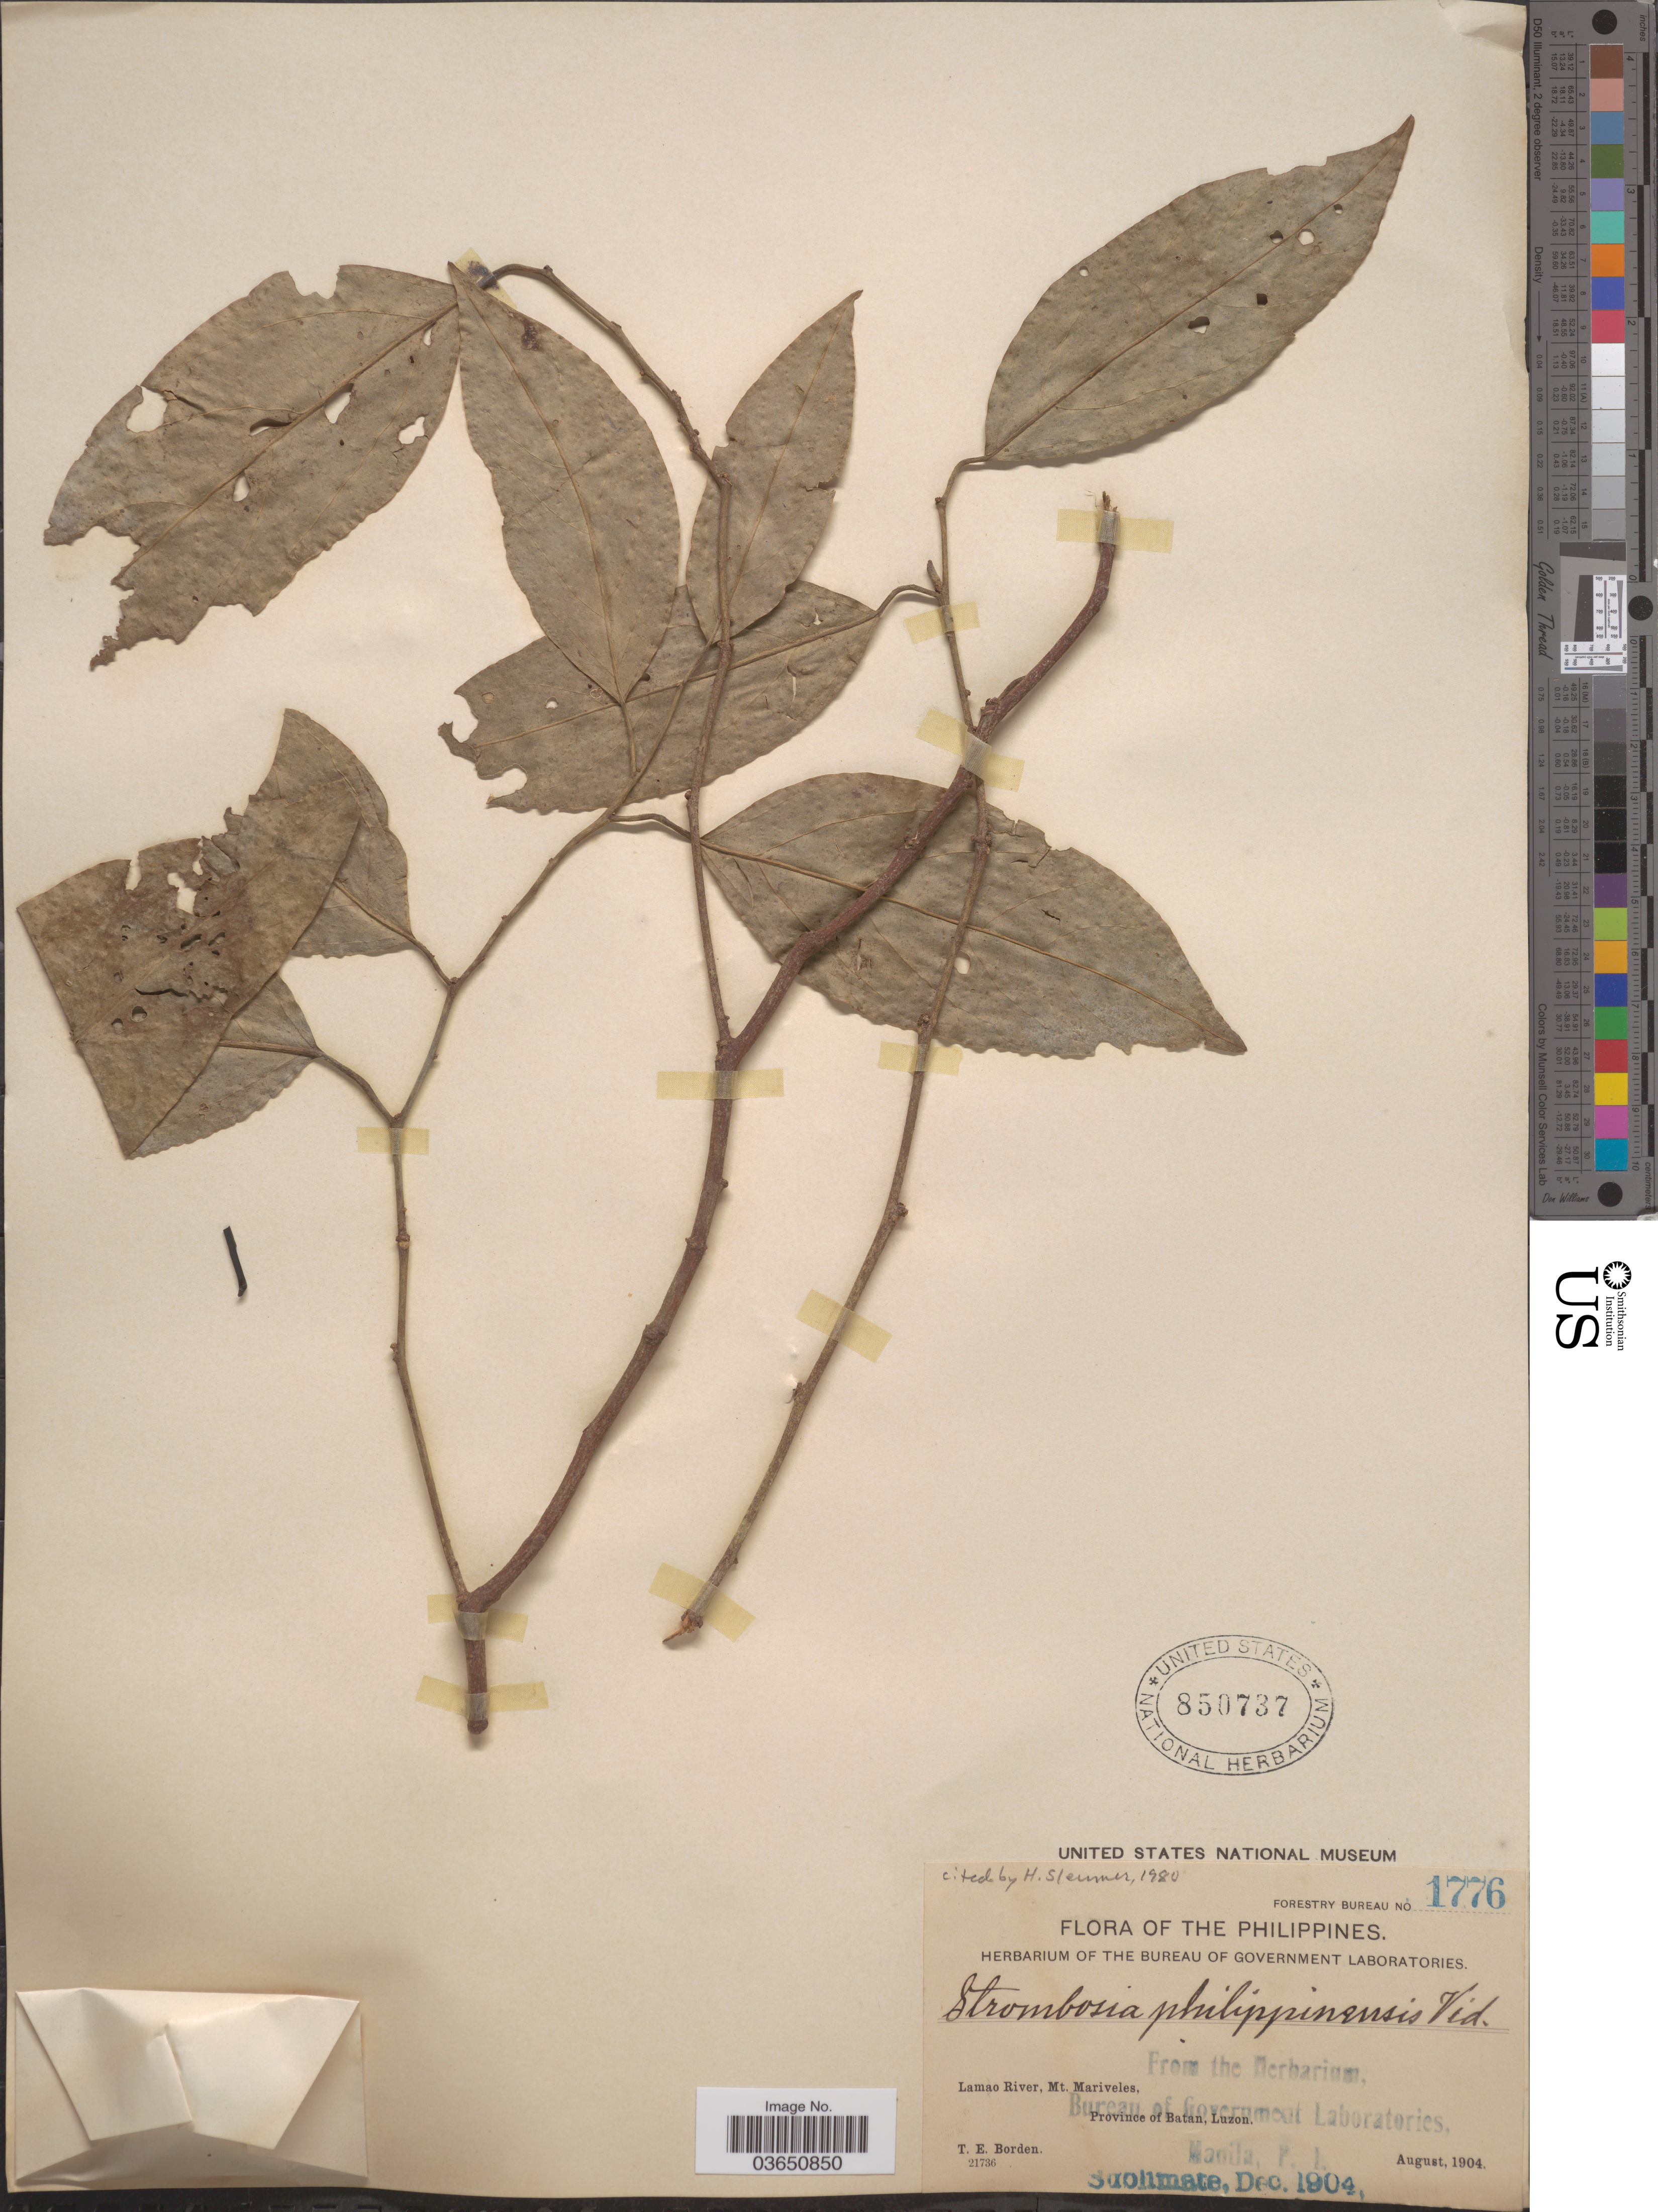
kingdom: Plantae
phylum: Tracheophyta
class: Magnoliopsida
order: Santalales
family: Strombosiaceae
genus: Strombosia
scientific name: Strombosia philippinensis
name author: (Baill.) Rolfe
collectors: T. E. Borden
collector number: Forestry Bureau 1776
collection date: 1904-08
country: Philippines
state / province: Cagayan Valley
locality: Lamao River, Mt. Mariveles, Province of Batan, Luzon.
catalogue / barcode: US 850737